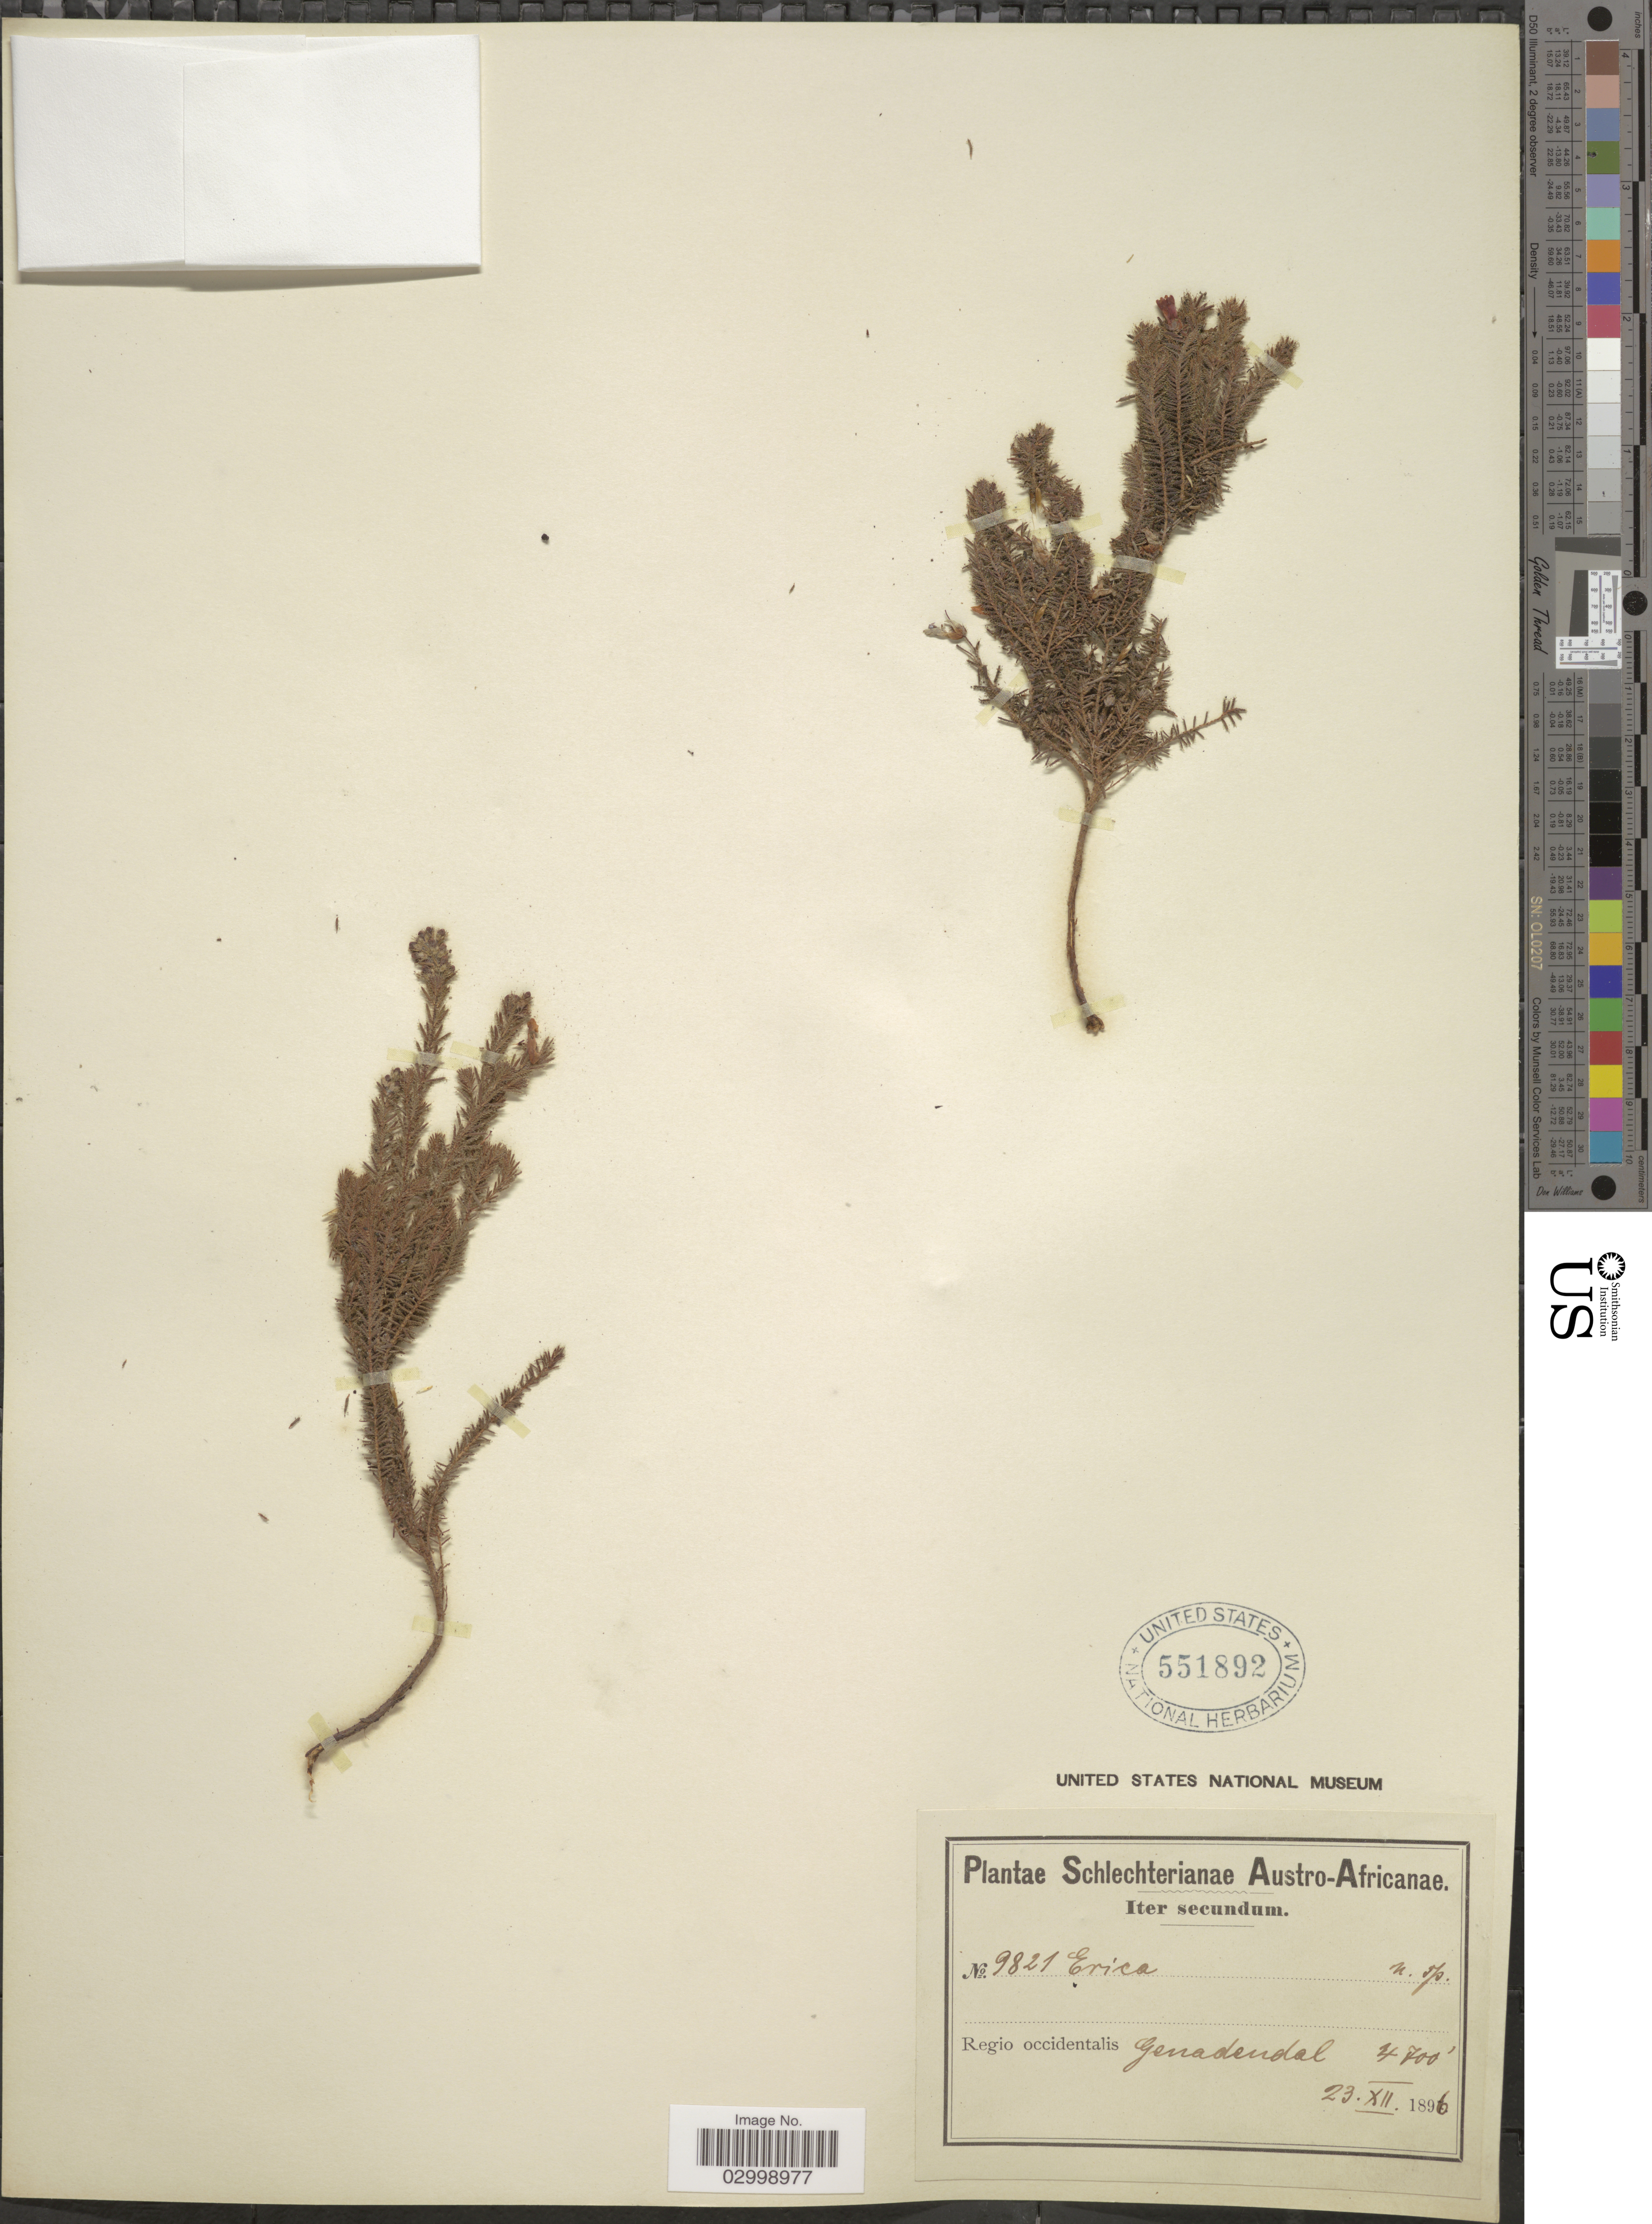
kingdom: Plantae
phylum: Tracheophyta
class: Magnoliopsida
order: Ericales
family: Ericaceae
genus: Erica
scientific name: Erica sp.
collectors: Schlechter, --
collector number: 9821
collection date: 1896-12-23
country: South Africa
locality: Austro-Africanae, Regio occidentalis, Genadendal.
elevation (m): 1433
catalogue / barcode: US 551892